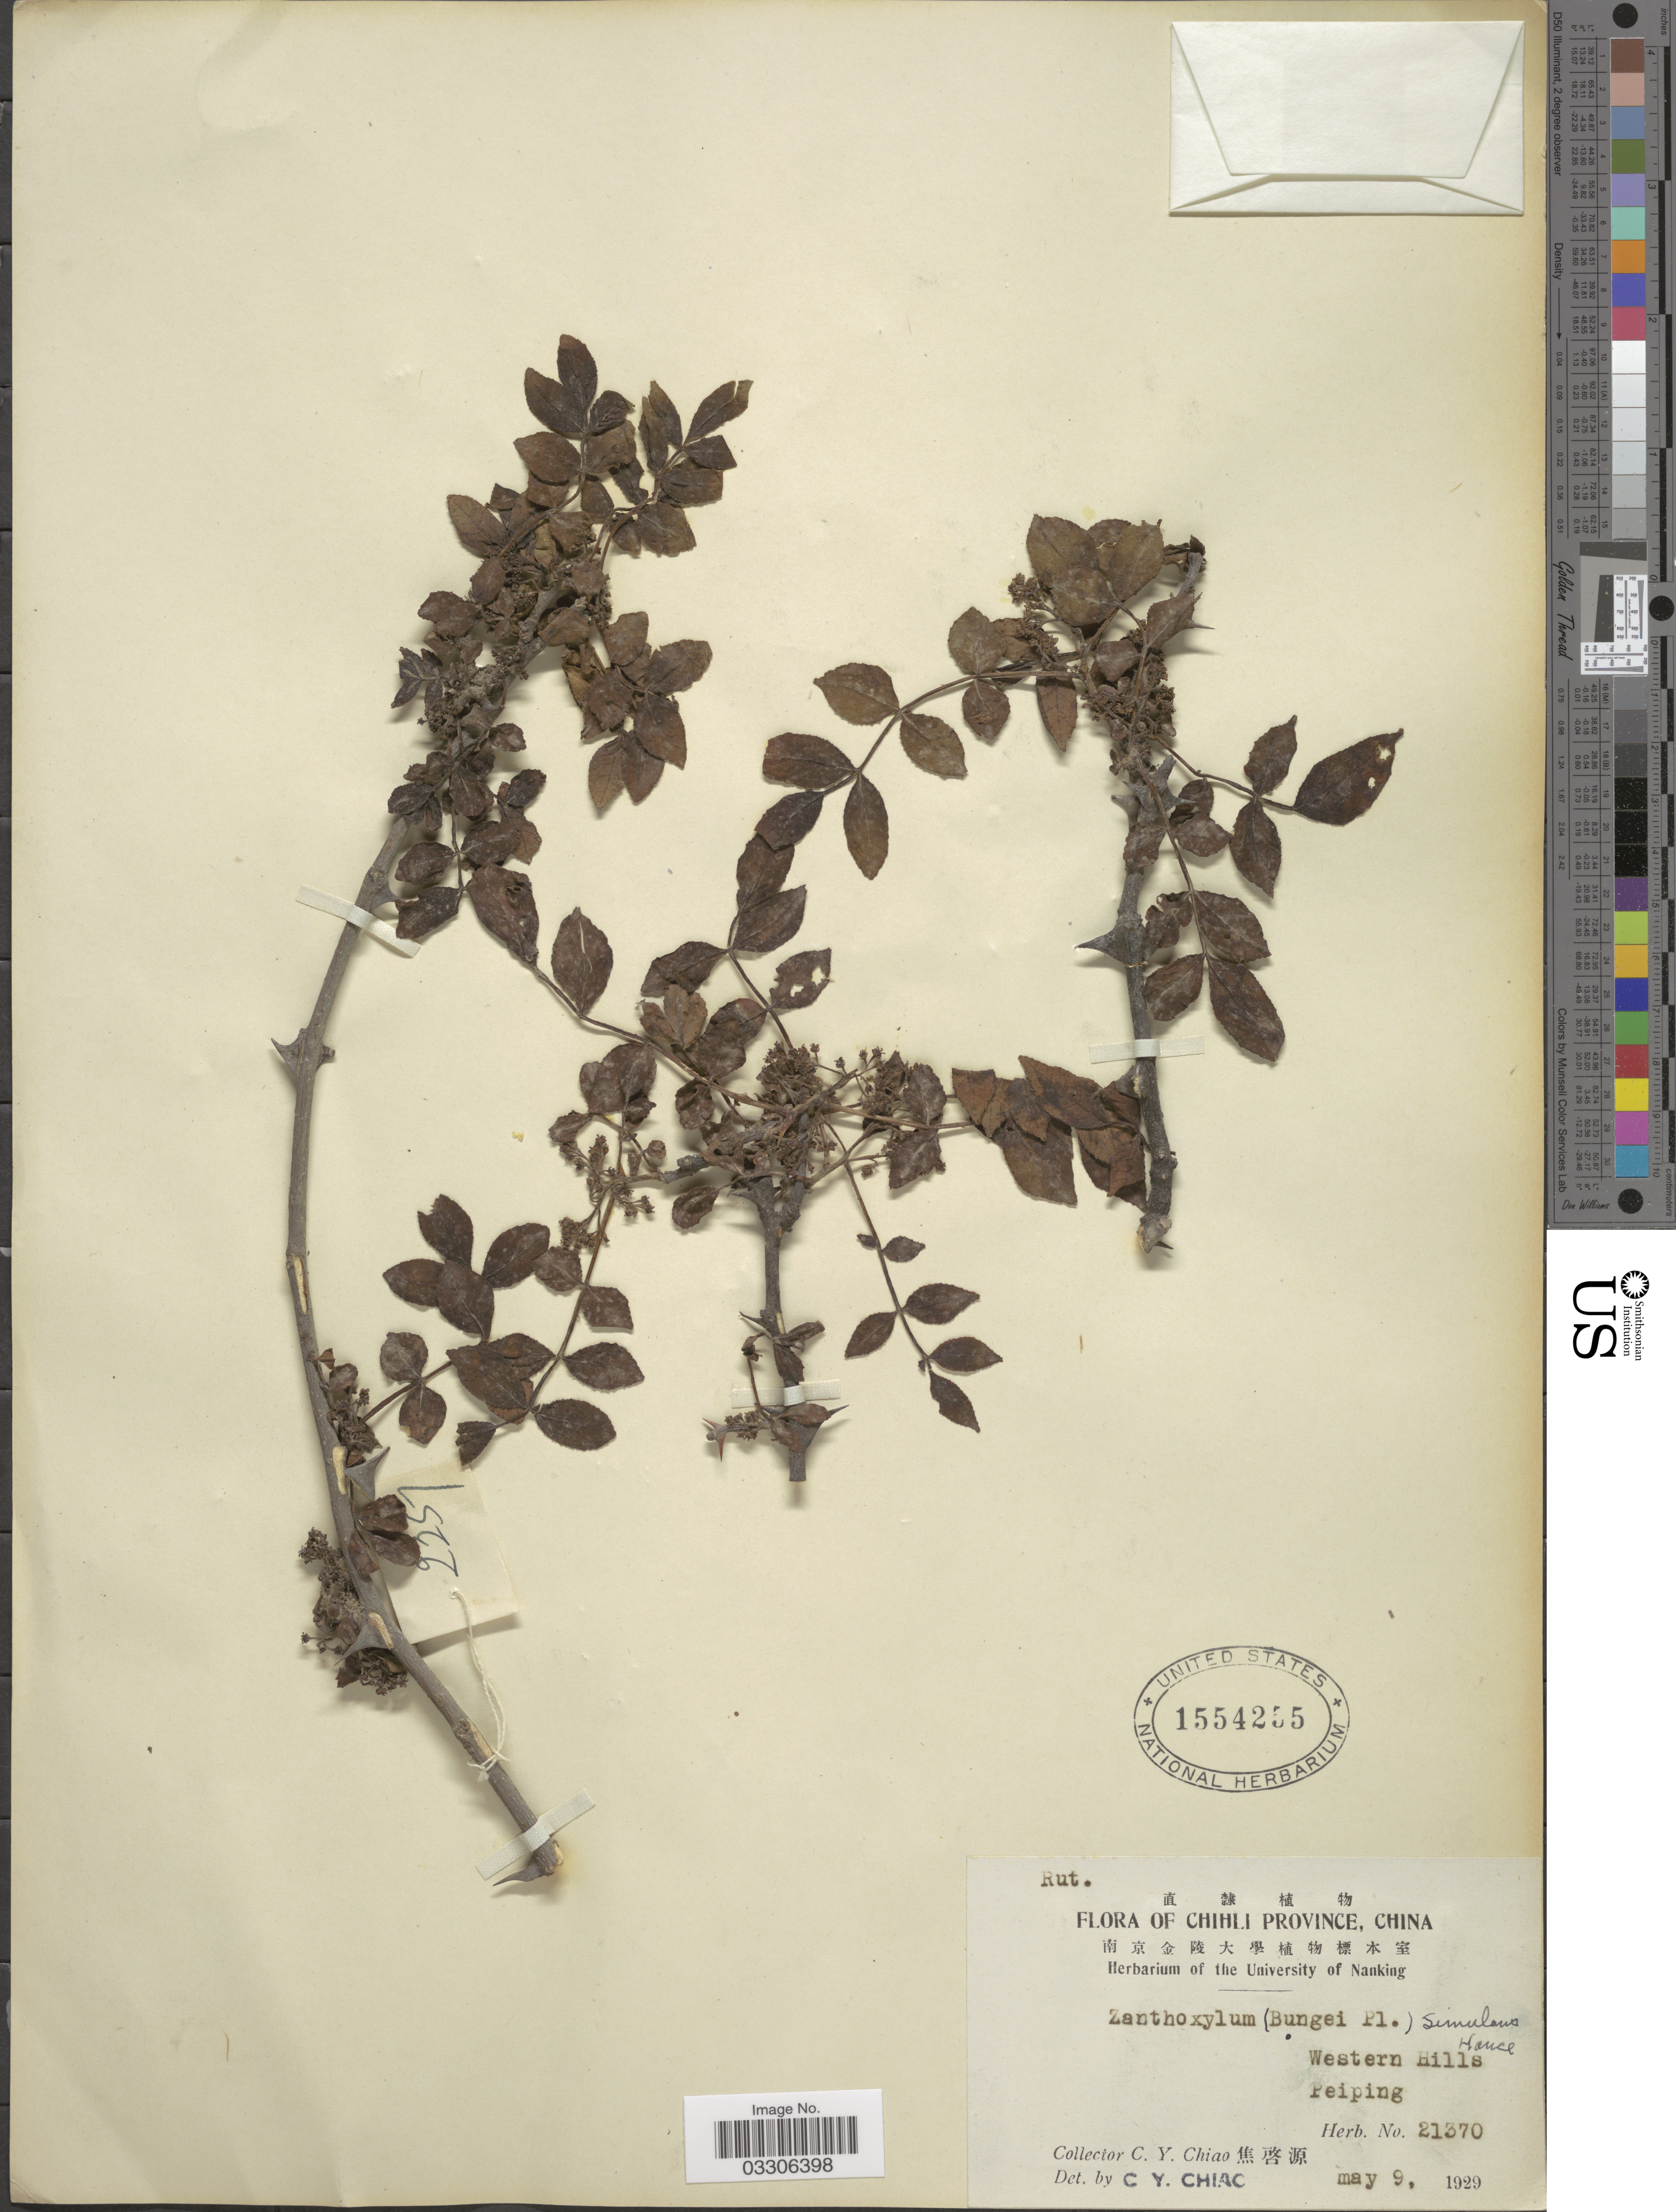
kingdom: Plantae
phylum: Tracheophyta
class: Magnoliopsida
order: Sapindales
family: Rutaceae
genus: Zanthoxylum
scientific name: Zanthoxylum simulans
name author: Hance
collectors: C. Y. Chiao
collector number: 21370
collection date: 1929-05-09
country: China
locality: Chihli Province. Western Hills. Peiping.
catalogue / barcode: US 1554255